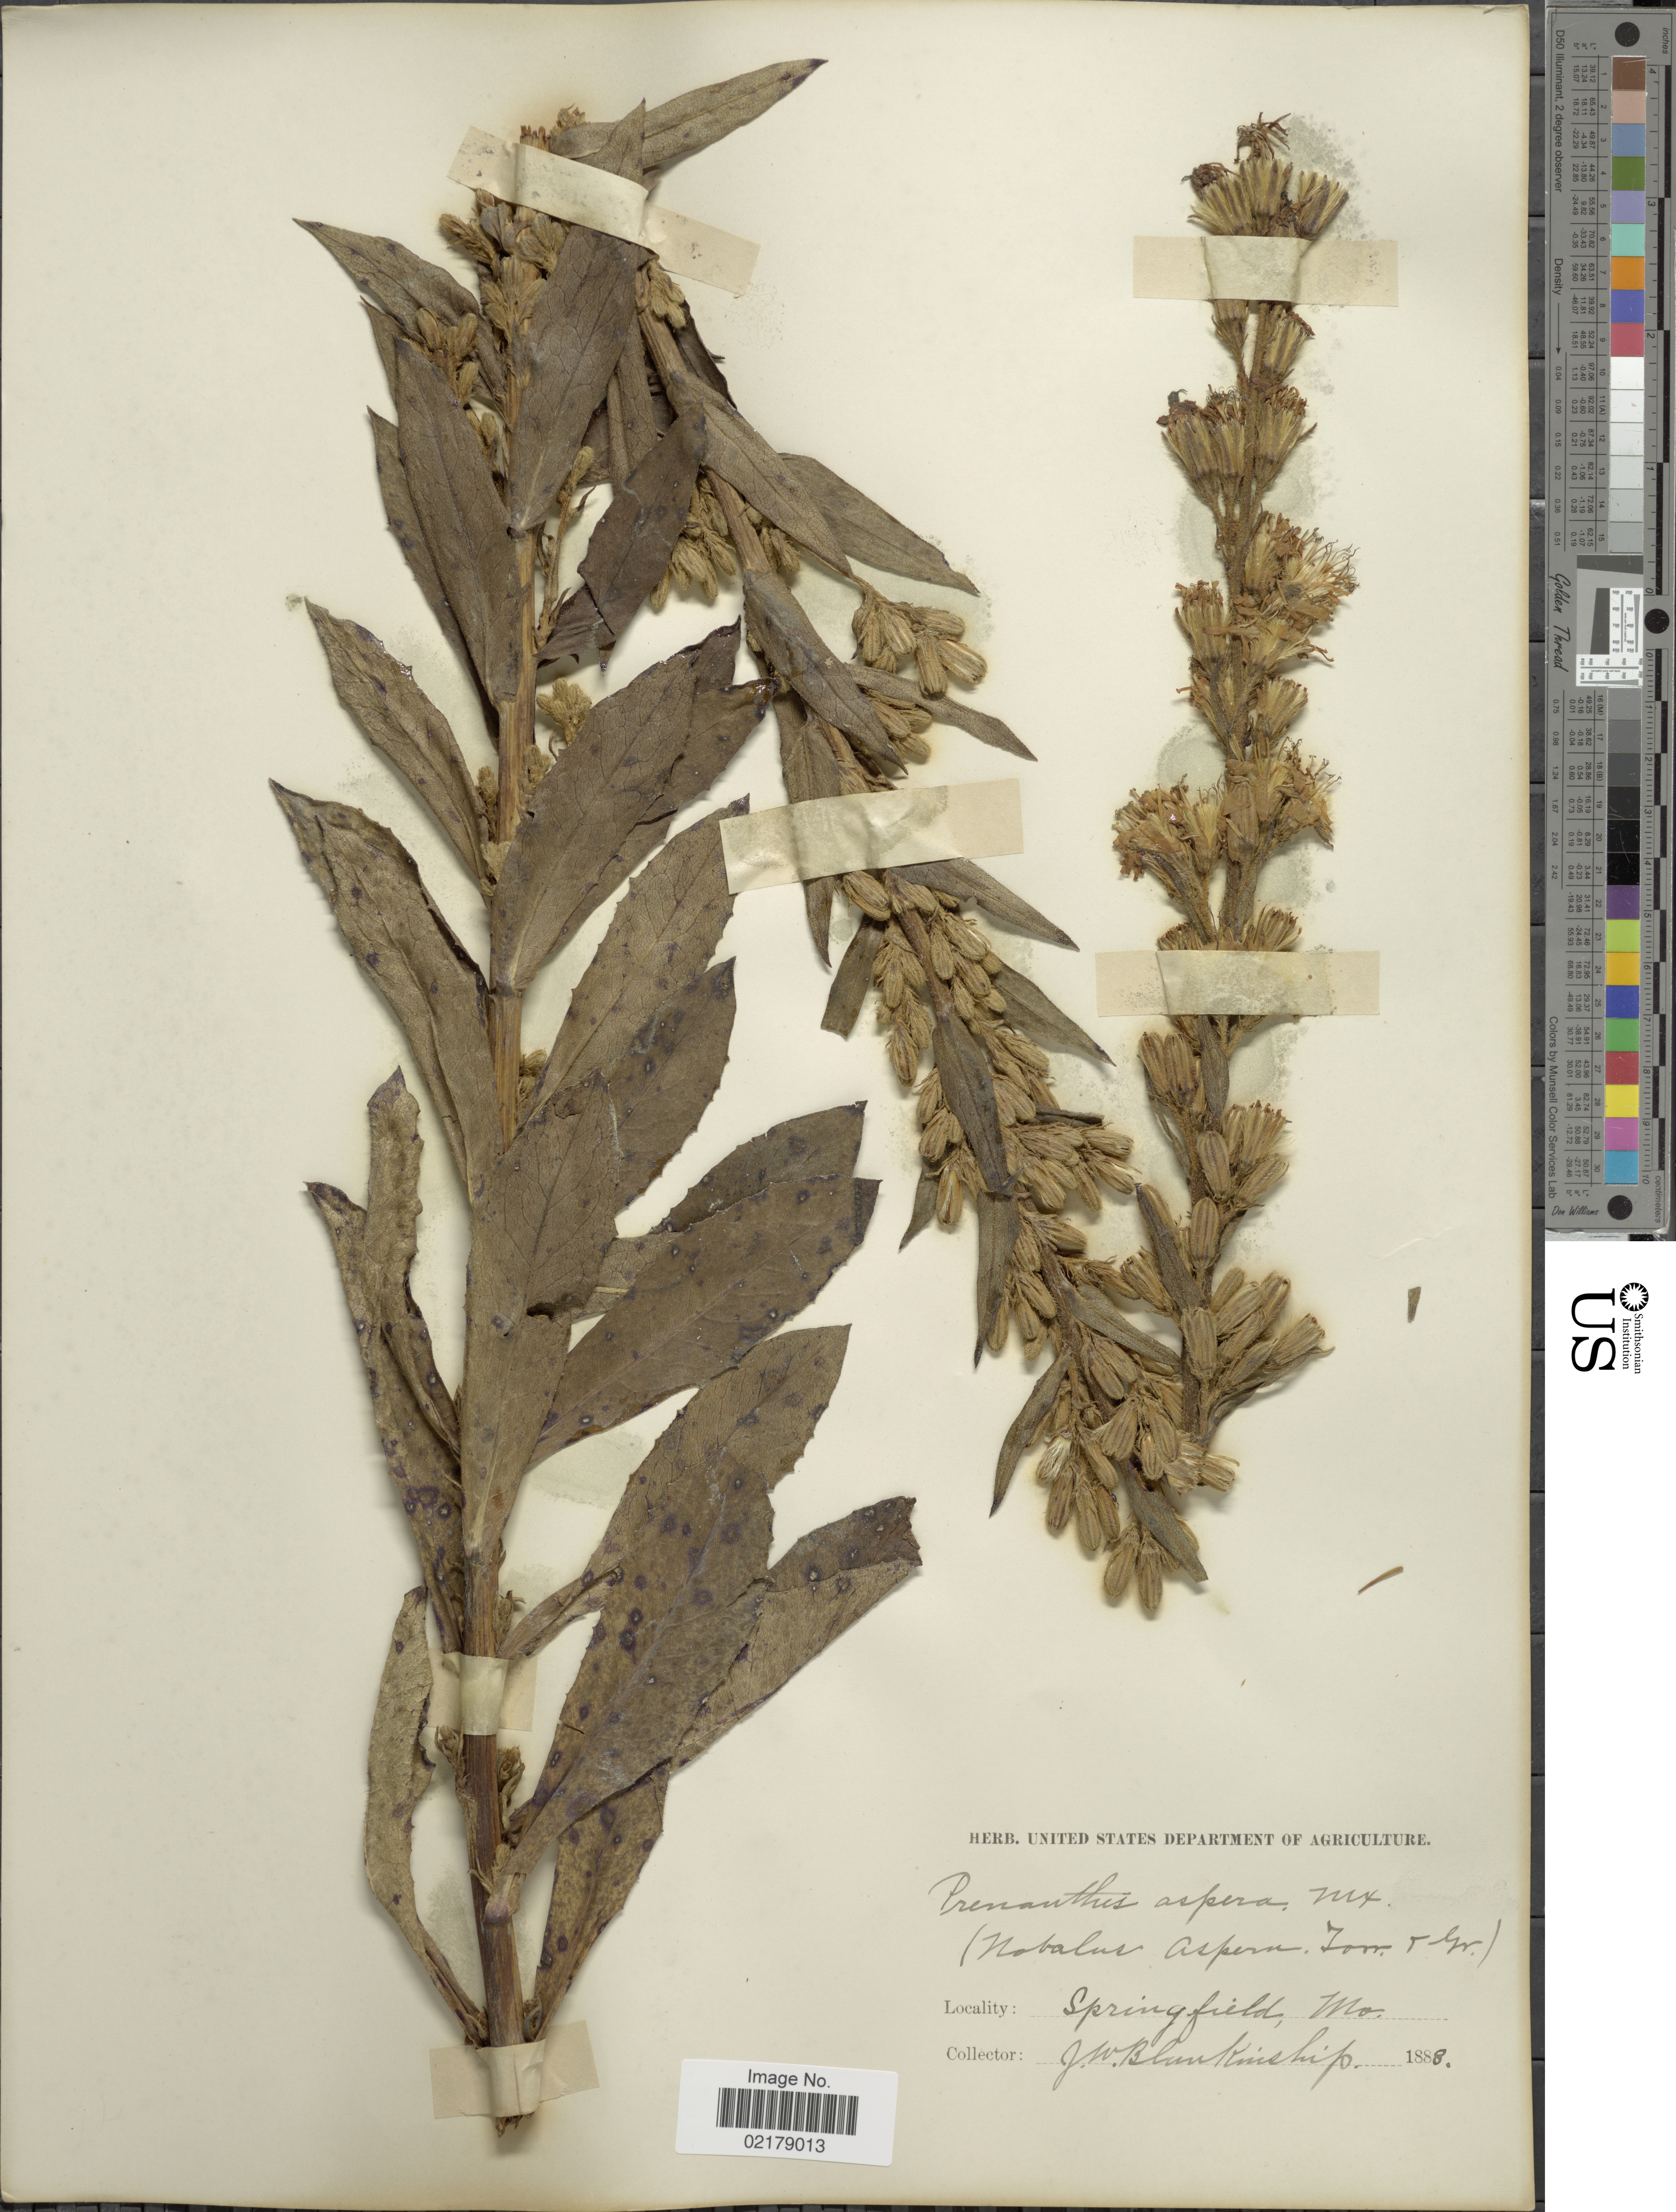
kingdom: Plantae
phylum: Tracheophyta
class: Magnoliopsida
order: Asterales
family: Asteraceae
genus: Nabalus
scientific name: Nabalus asper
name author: (Michx.) Torr. & A. Gray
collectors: J. W. Blankinship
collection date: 1888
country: United States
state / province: Missouri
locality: Springfield